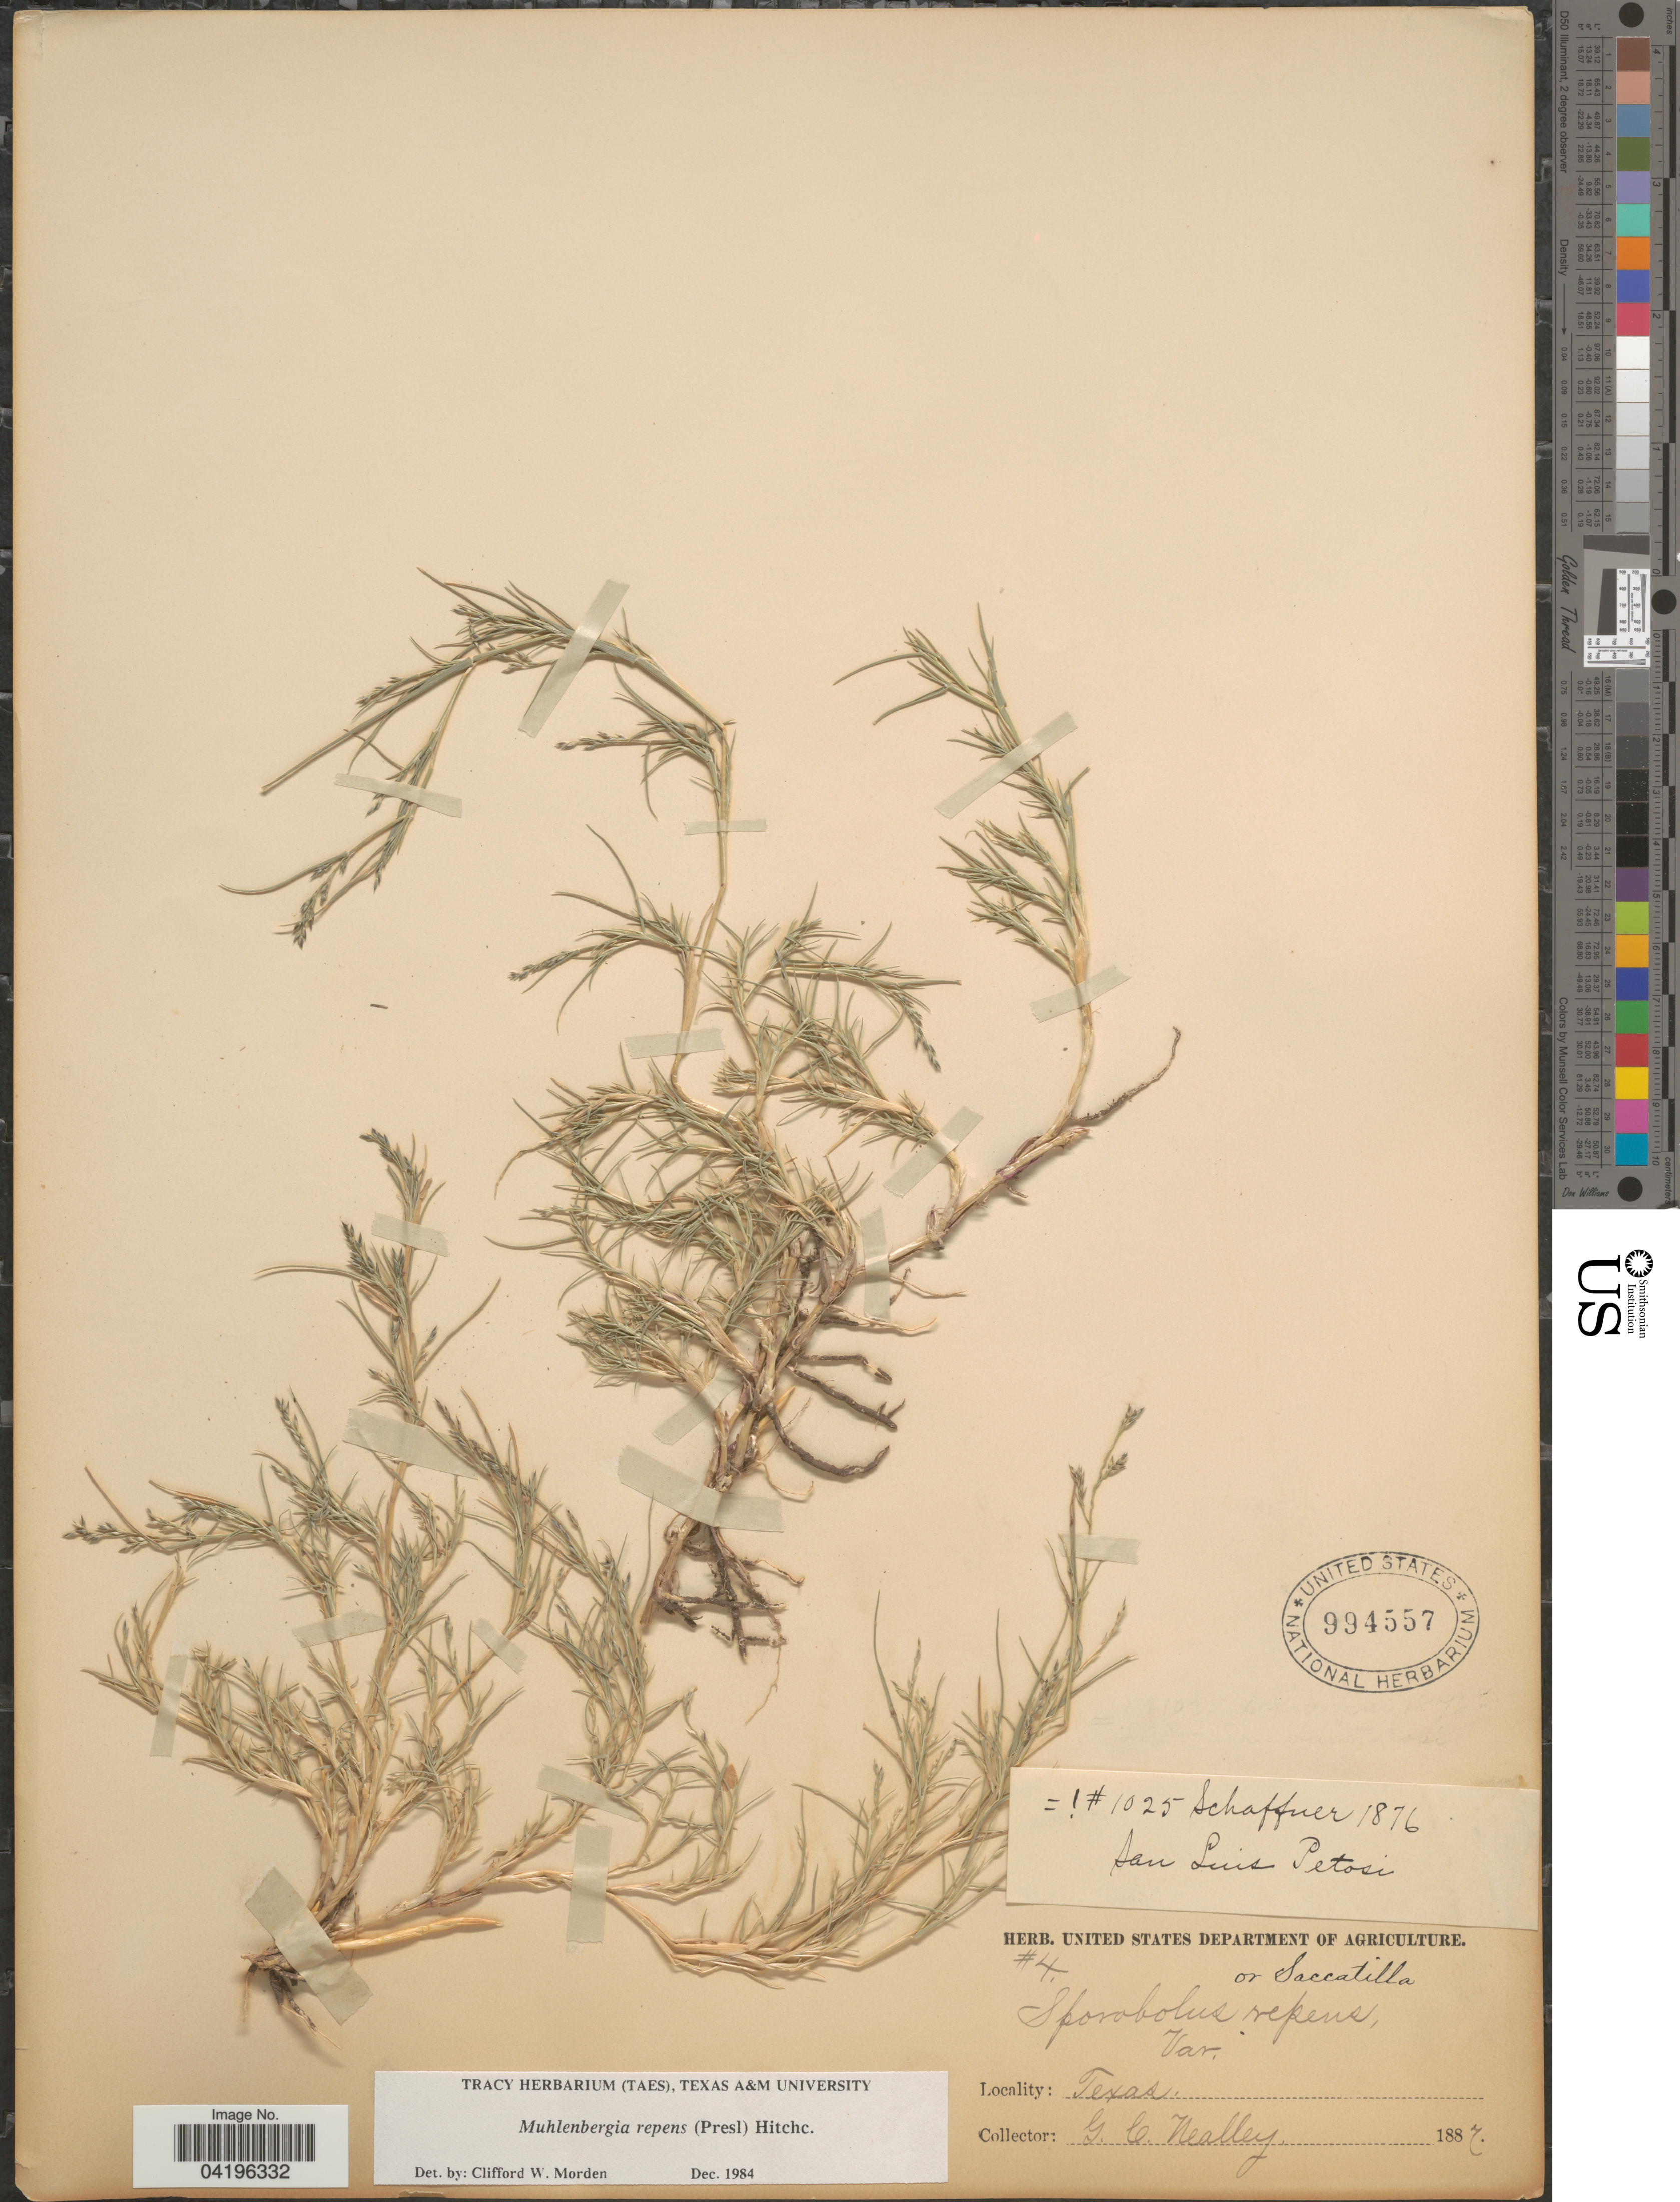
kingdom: Plantae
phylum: Tracheophyta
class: Liliopsida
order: Poales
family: Poaceae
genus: Muhlenbergia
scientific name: Muhlenbergia repens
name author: (J. Presl) Hitchc.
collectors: G. C. Nealley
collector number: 4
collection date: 1887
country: United States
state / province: Texas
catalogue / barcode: US 994557